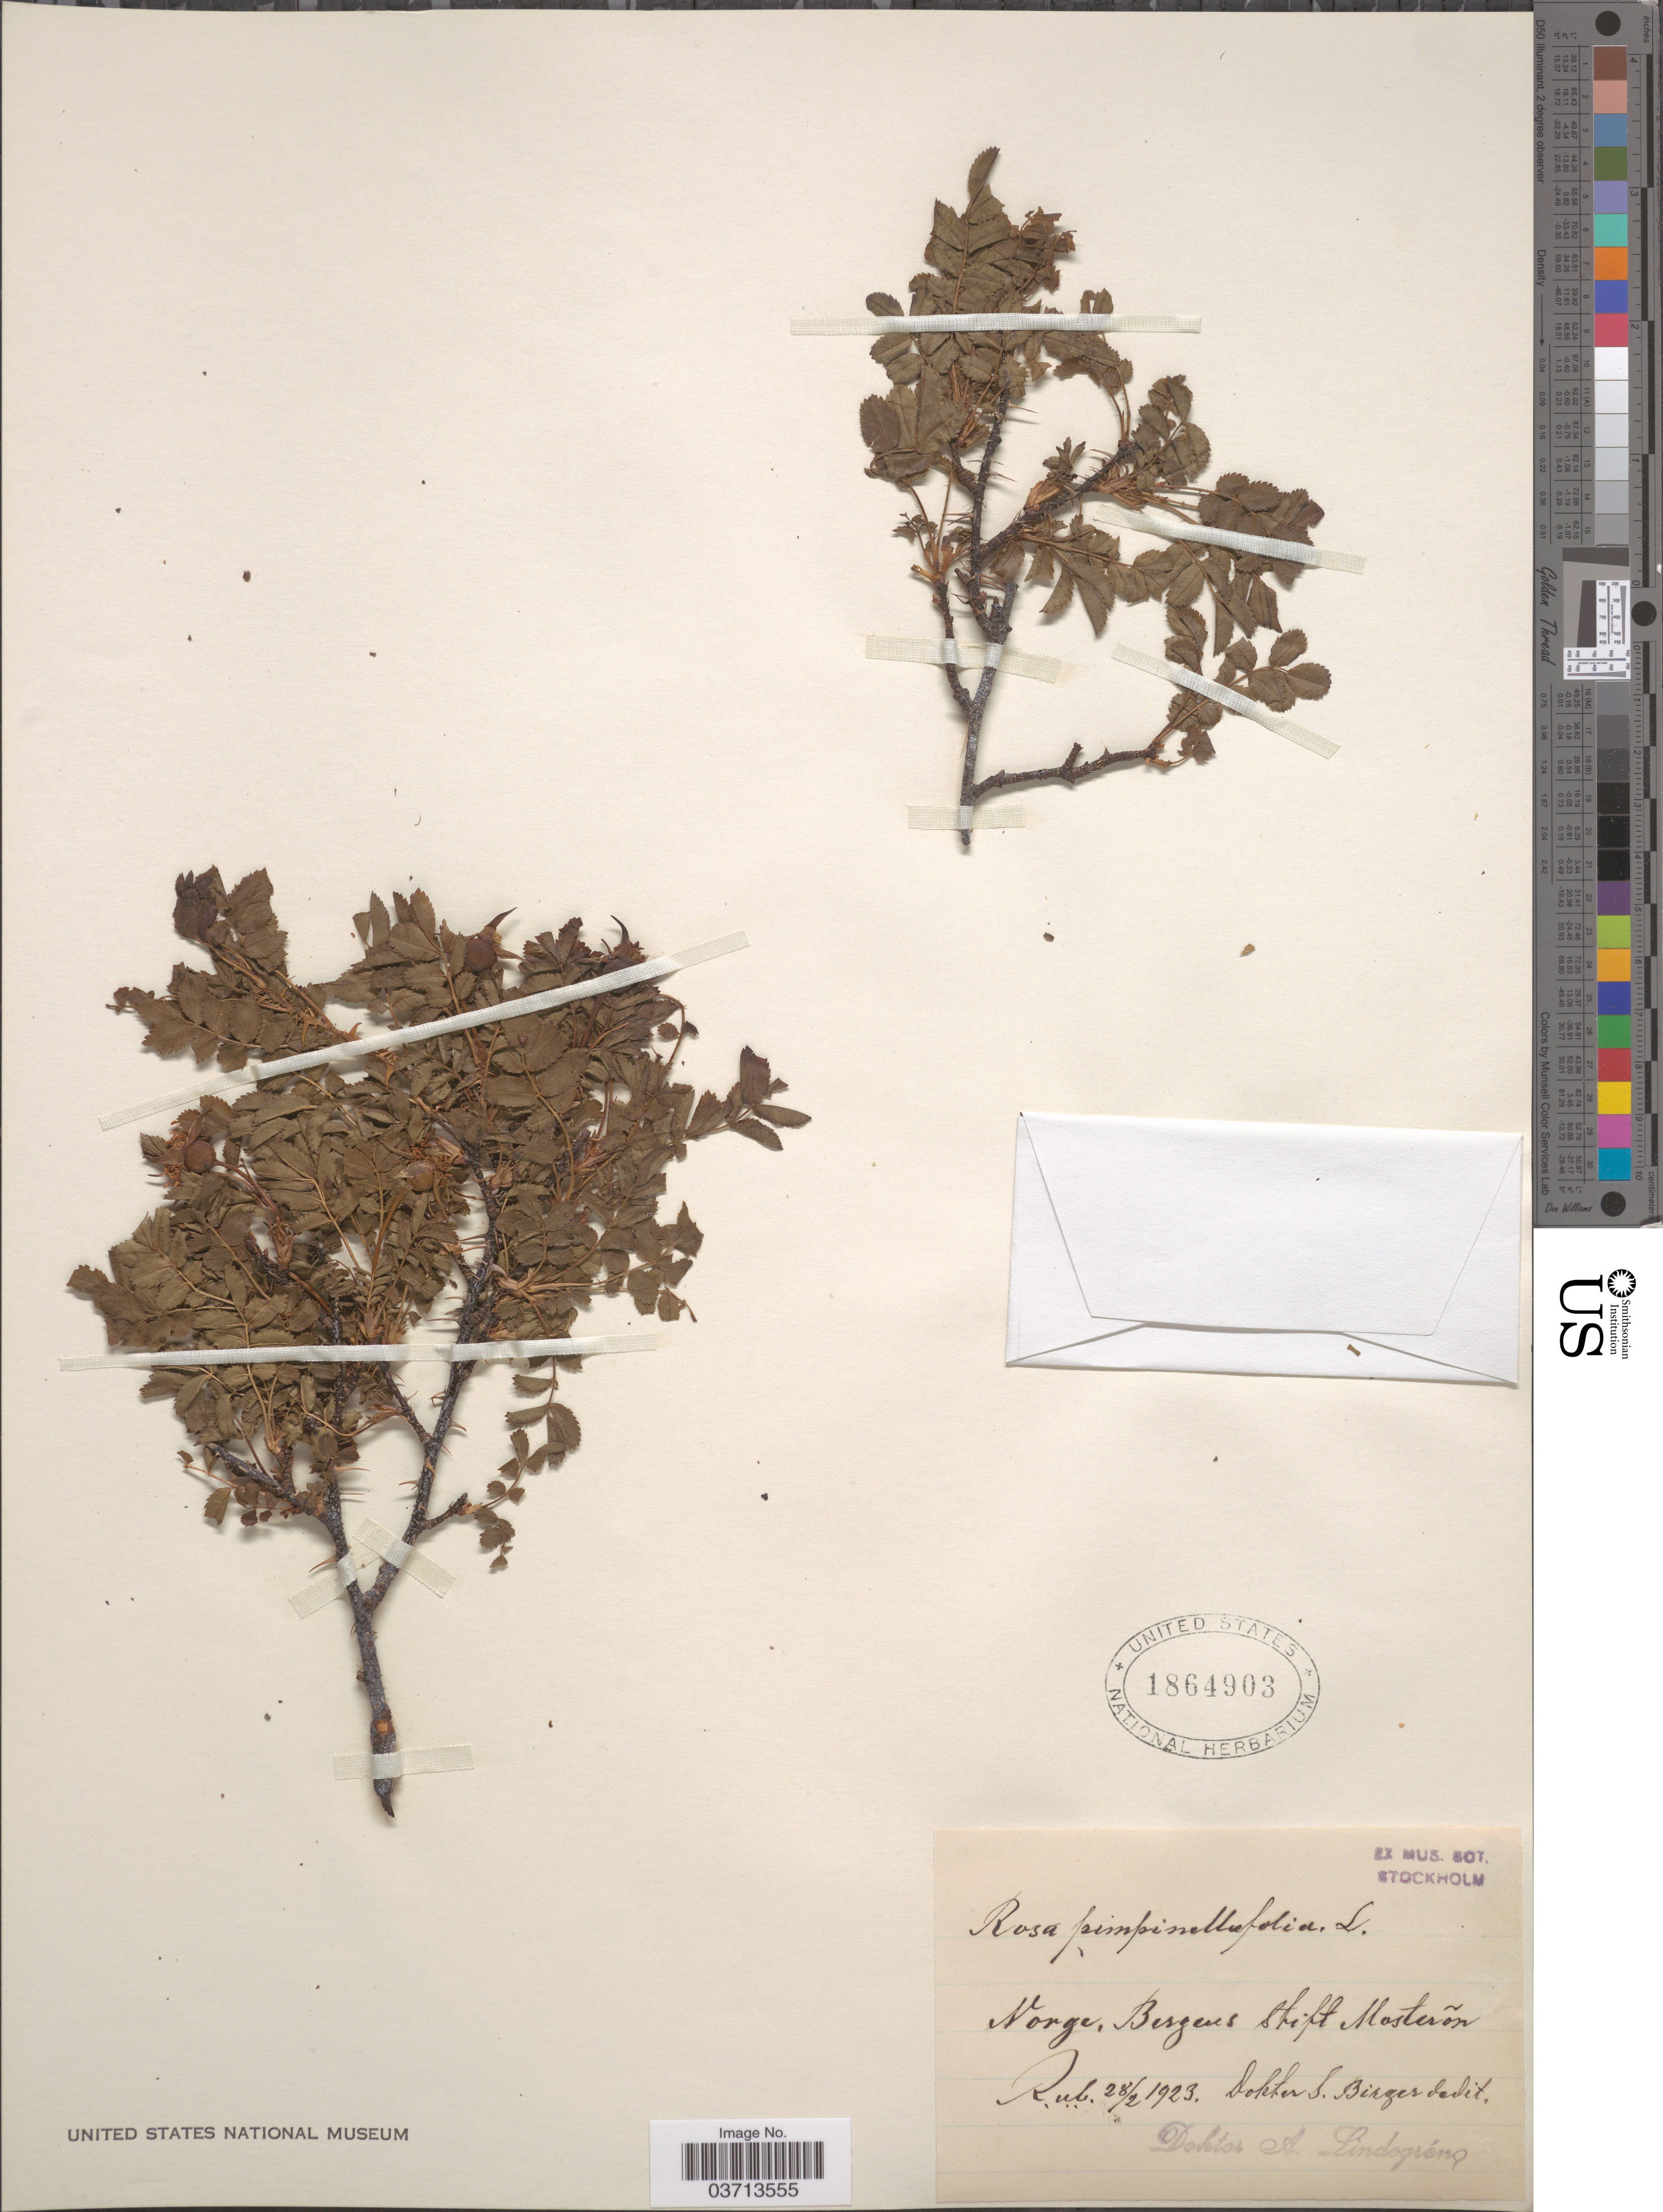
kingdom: Plantae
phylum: Tracheophyta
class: Magnoliopsida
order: Rosales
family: Rosaceae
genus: Rosa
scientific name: Rosa pimpinellifolia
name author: L.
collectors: A. Lindegrén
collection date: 1923-02-28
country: Norway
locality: Norge, Bergens Stift Mosterõn.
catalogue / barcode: US 1864903